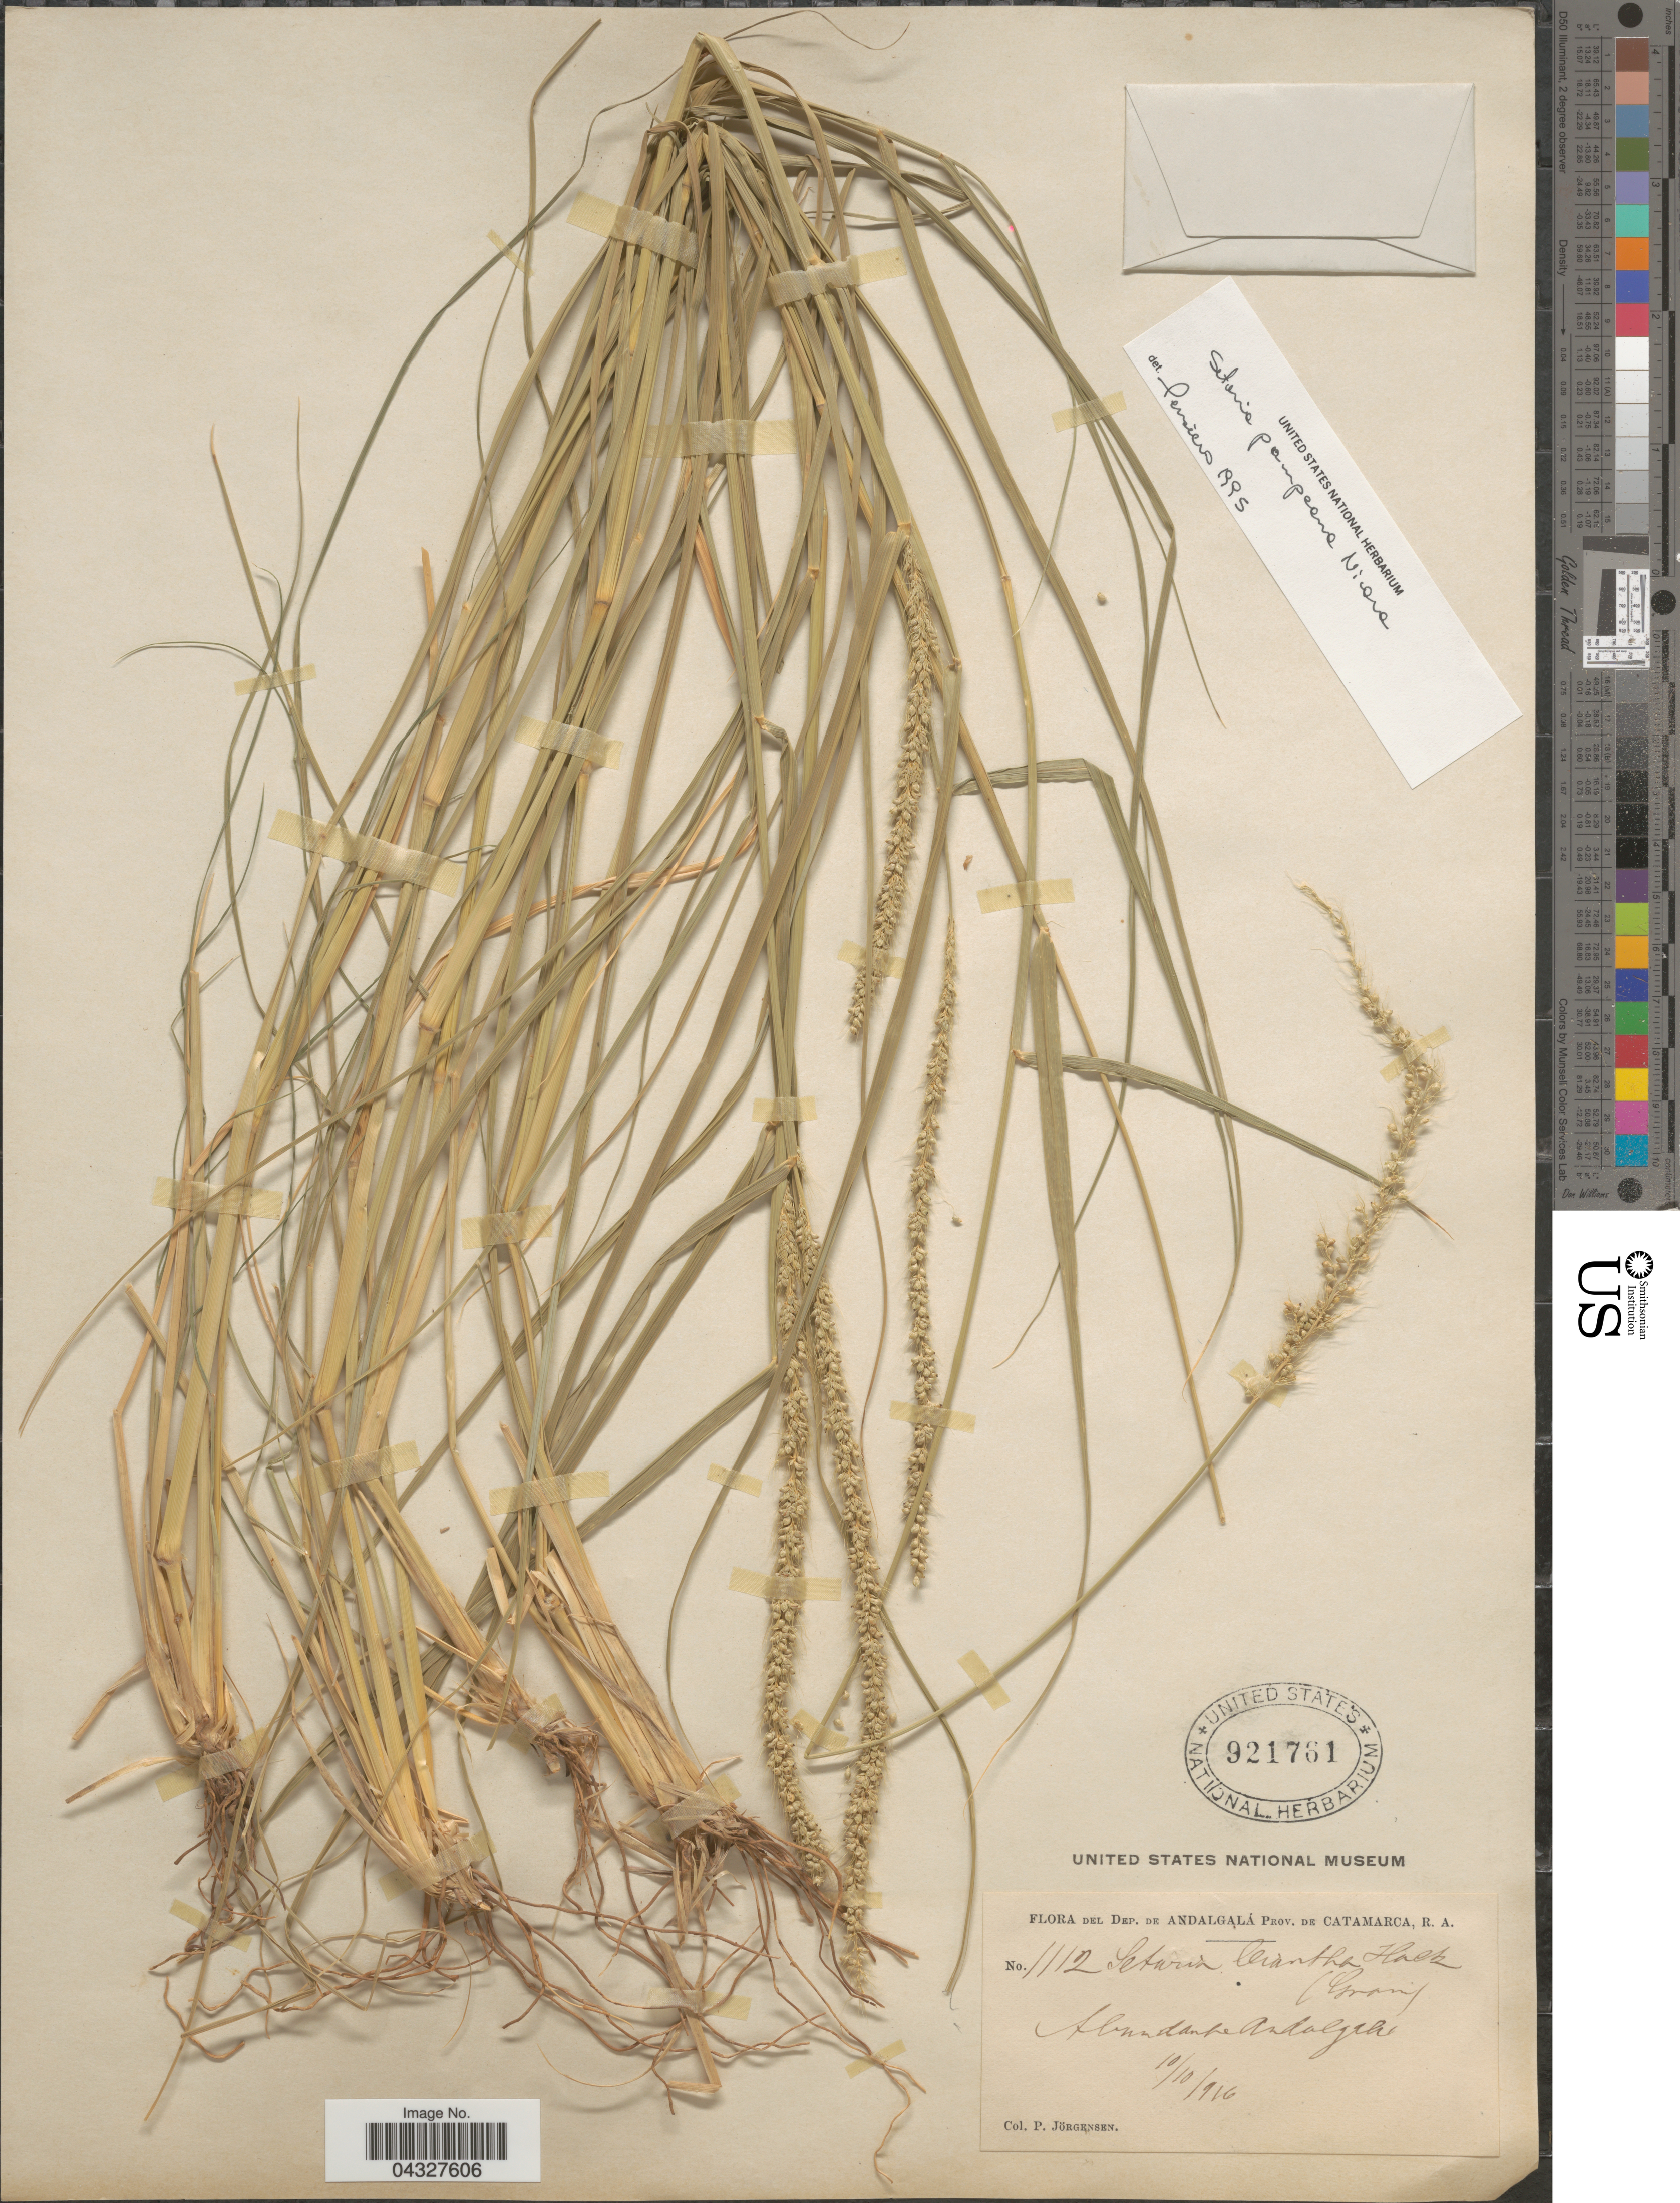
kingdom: Plantae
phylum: Tracheophyta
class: Liliopsida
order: Poales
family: Poaceae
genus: Setaria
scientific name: Setaria pampeana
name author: Parodi ex Nicora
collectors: P. Jörgensen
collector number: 1112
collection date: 1916-10-10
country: Argentina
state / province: Catamarca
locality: Dep. de Andalgalá. Abundante Andaljala.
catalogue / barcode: US 921761